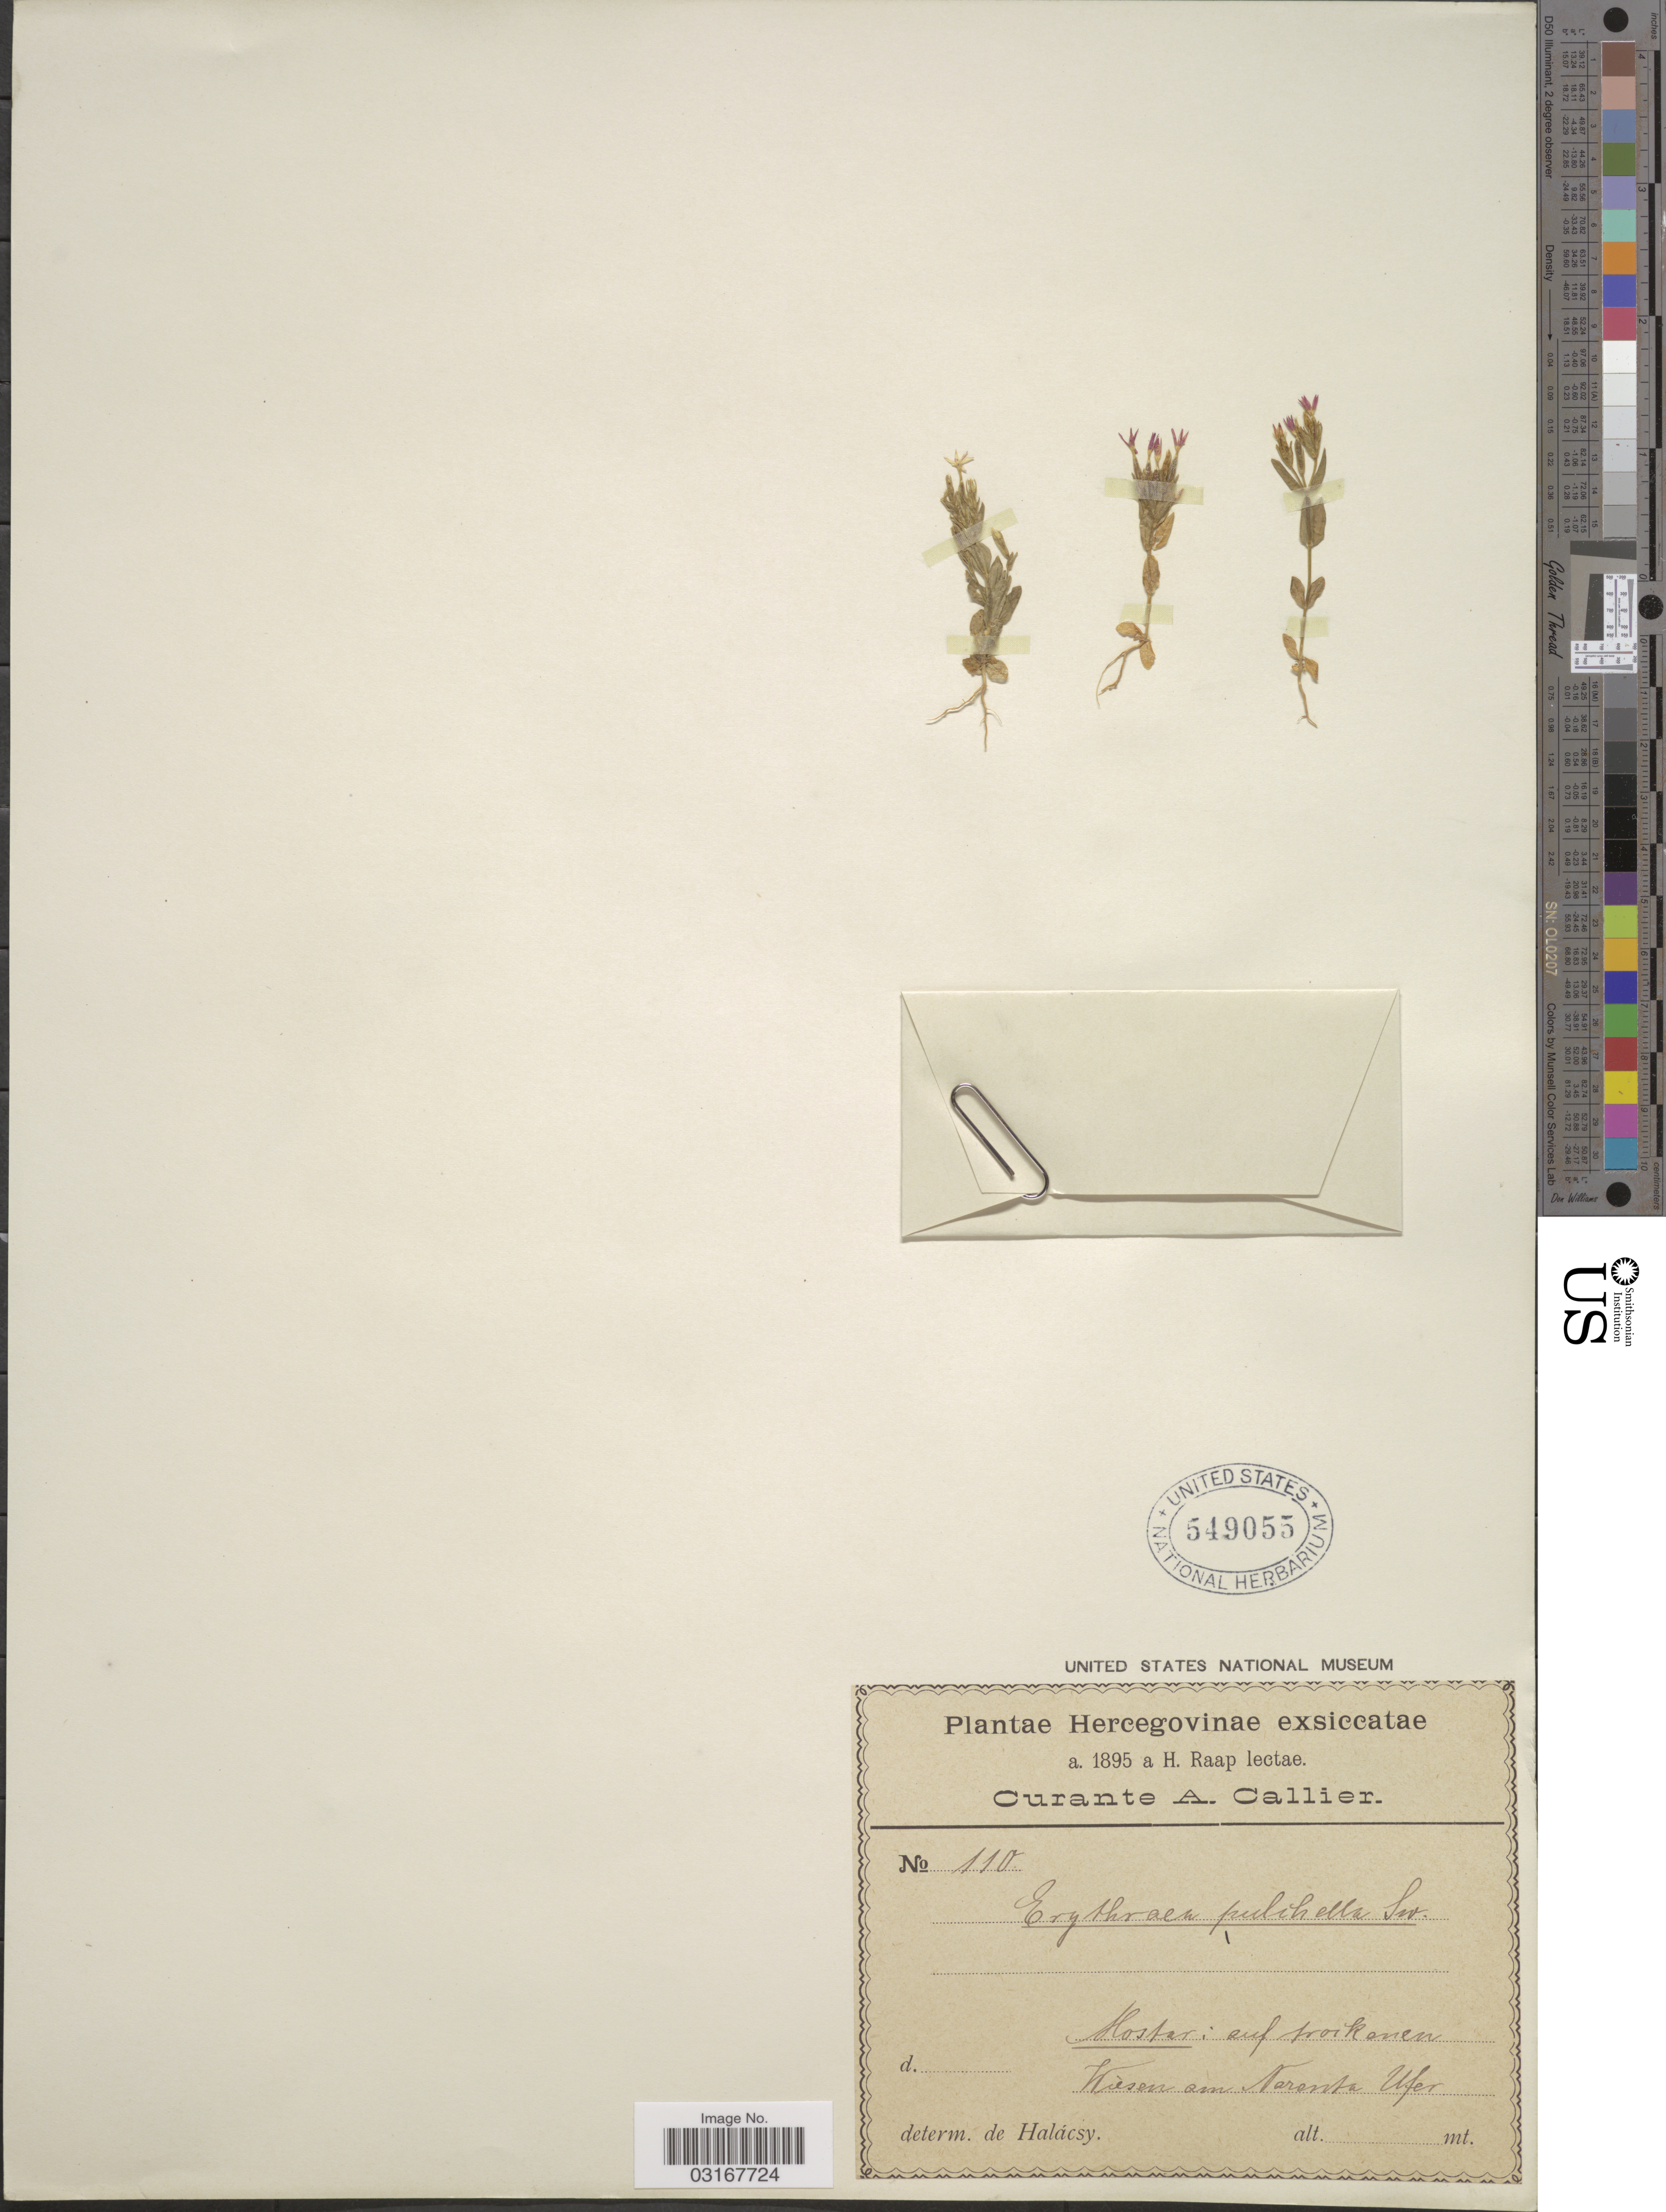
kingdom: Plantae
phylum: Tracheophyta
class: Magnoliopsida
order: Gentianales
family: Gentianaceae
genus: Centaurium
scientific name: Centaurium pulchellum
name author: (Sw.) Druce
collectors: H. Raap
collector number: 110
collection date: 1895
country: Bosnia and Herzegovina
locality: Hercegovinæ. Hostar: auf trockenen Wiesen am Narenta Ufer.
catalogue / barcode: US 549055